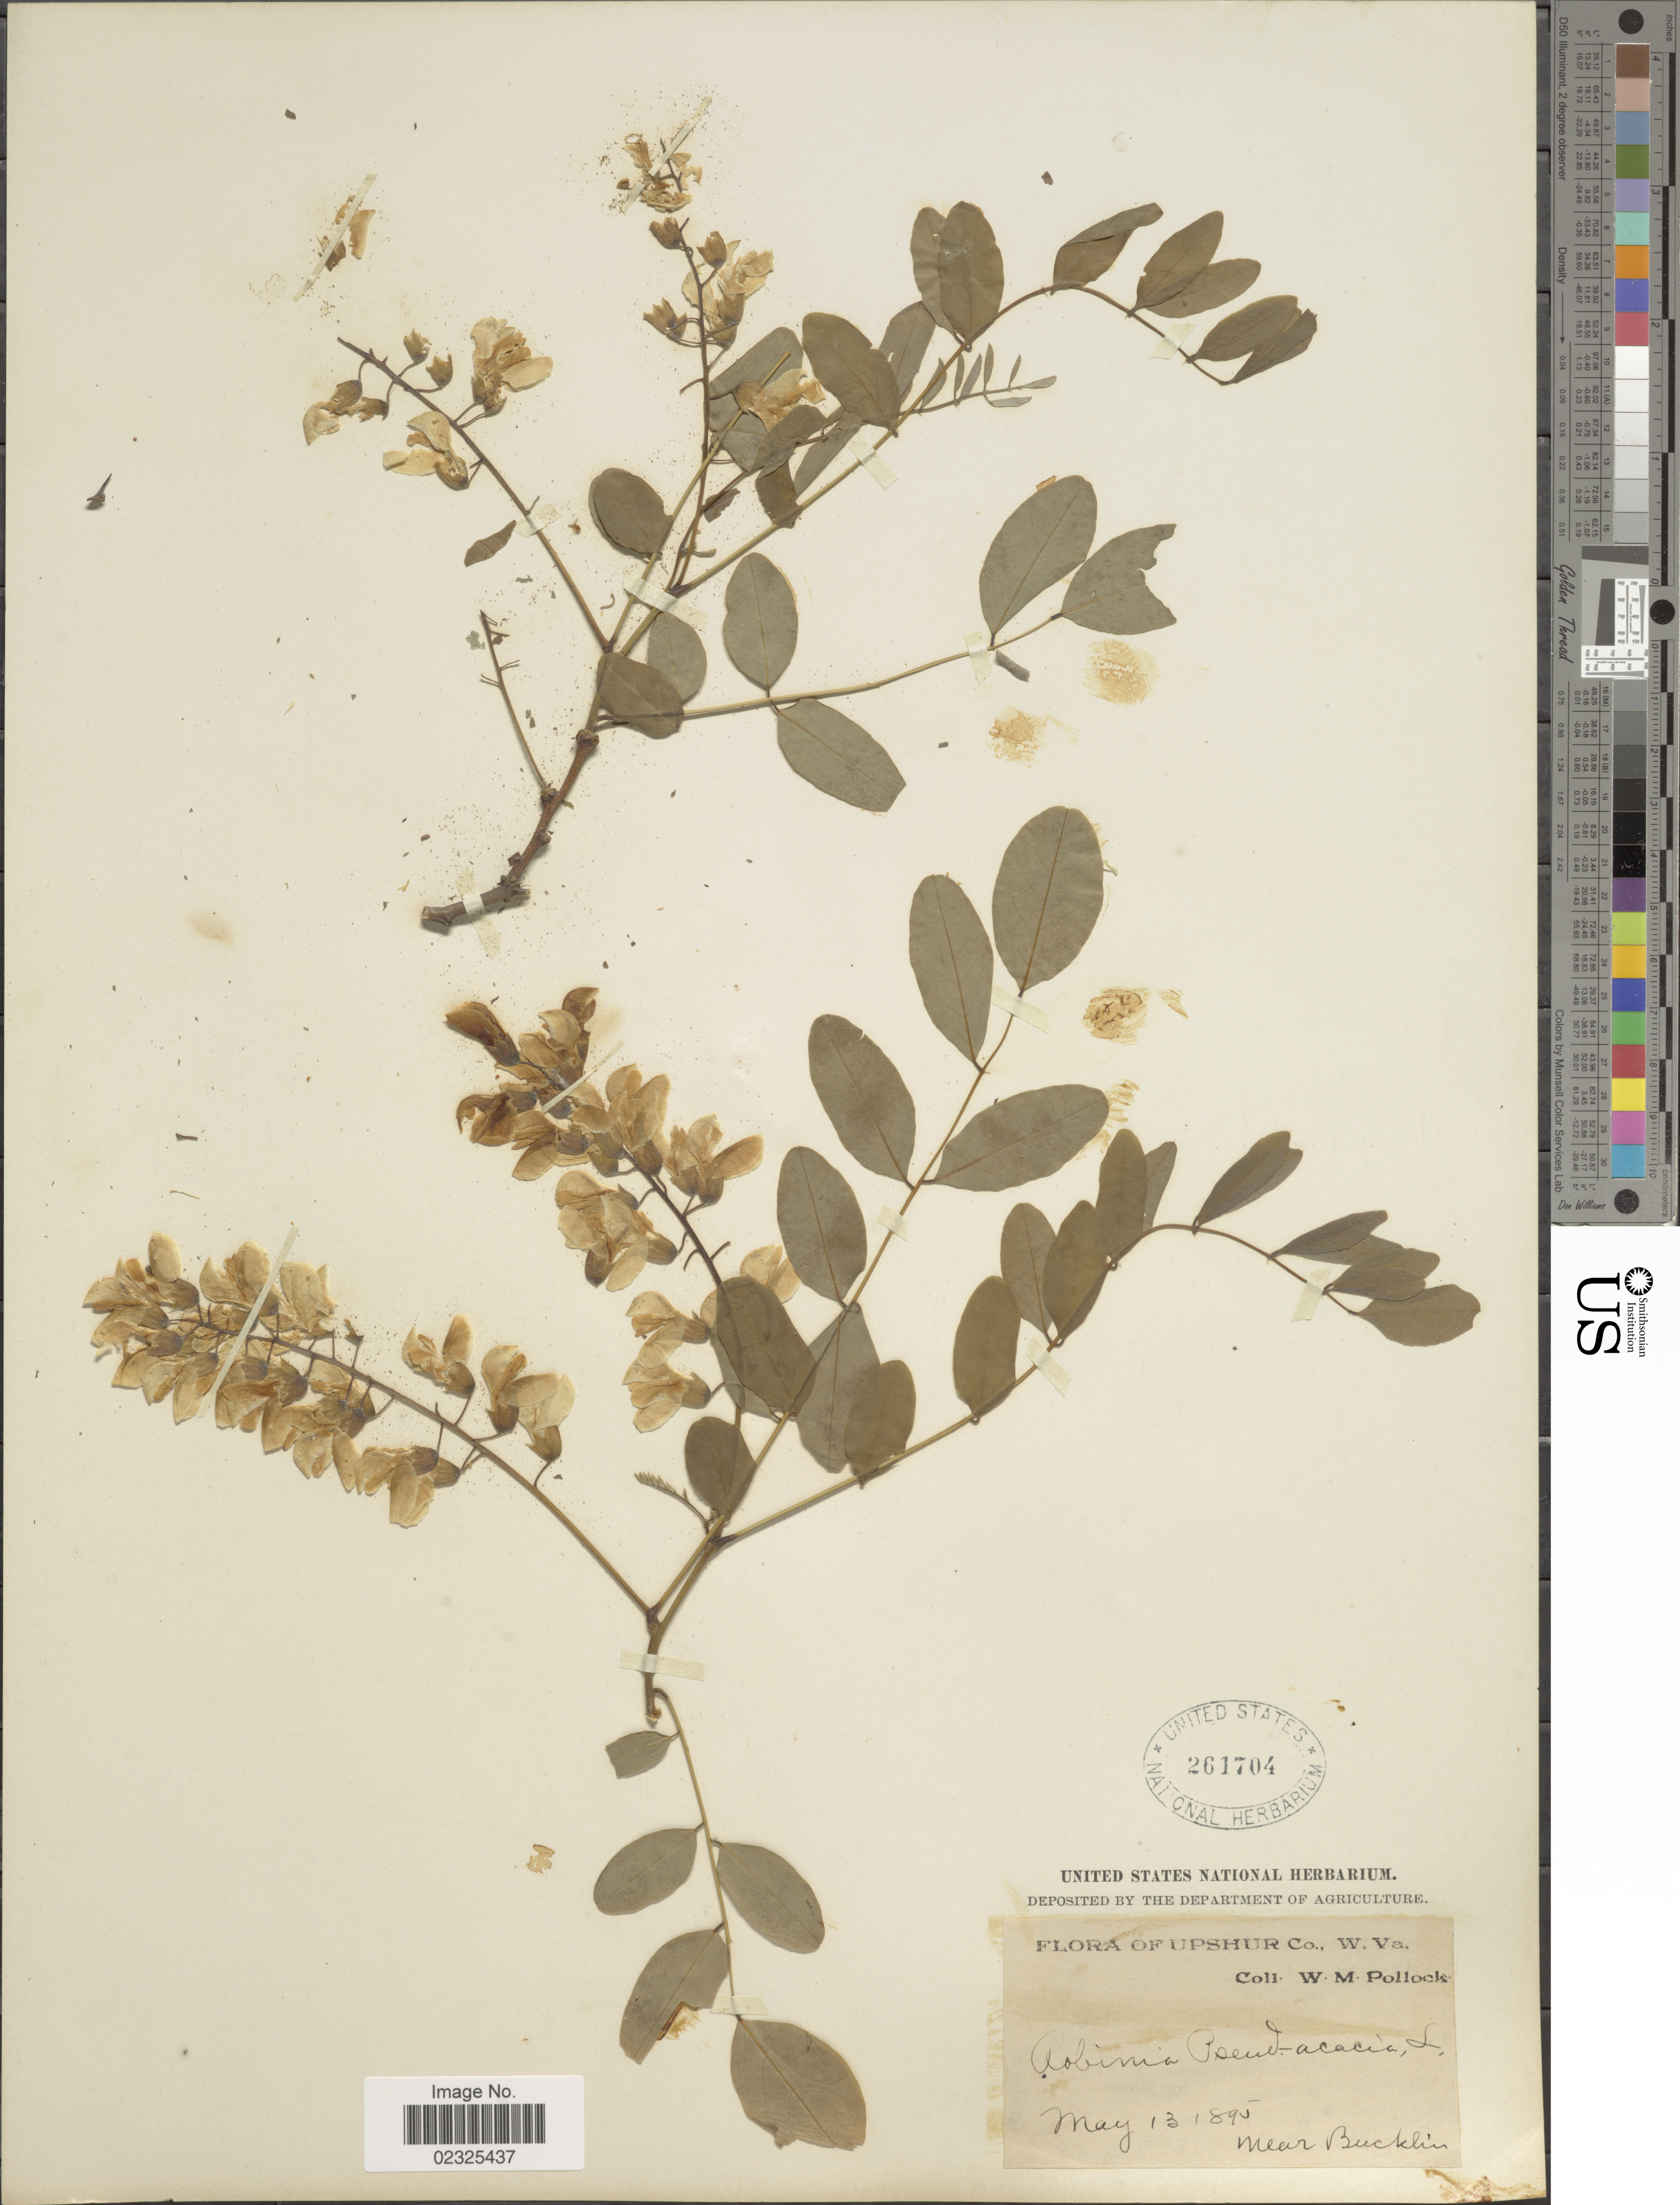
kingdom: Plantae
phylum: Tracheophyta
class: Magnoliopsida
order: Fabales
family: Fabaceae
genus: Robinia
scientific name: Robinia pseudoacacia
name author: L.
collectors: W. M. Pollock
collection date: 1895-05-13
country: United States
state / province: West Virginia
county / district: Upshur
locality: near Bucklin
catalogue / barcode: US 261704